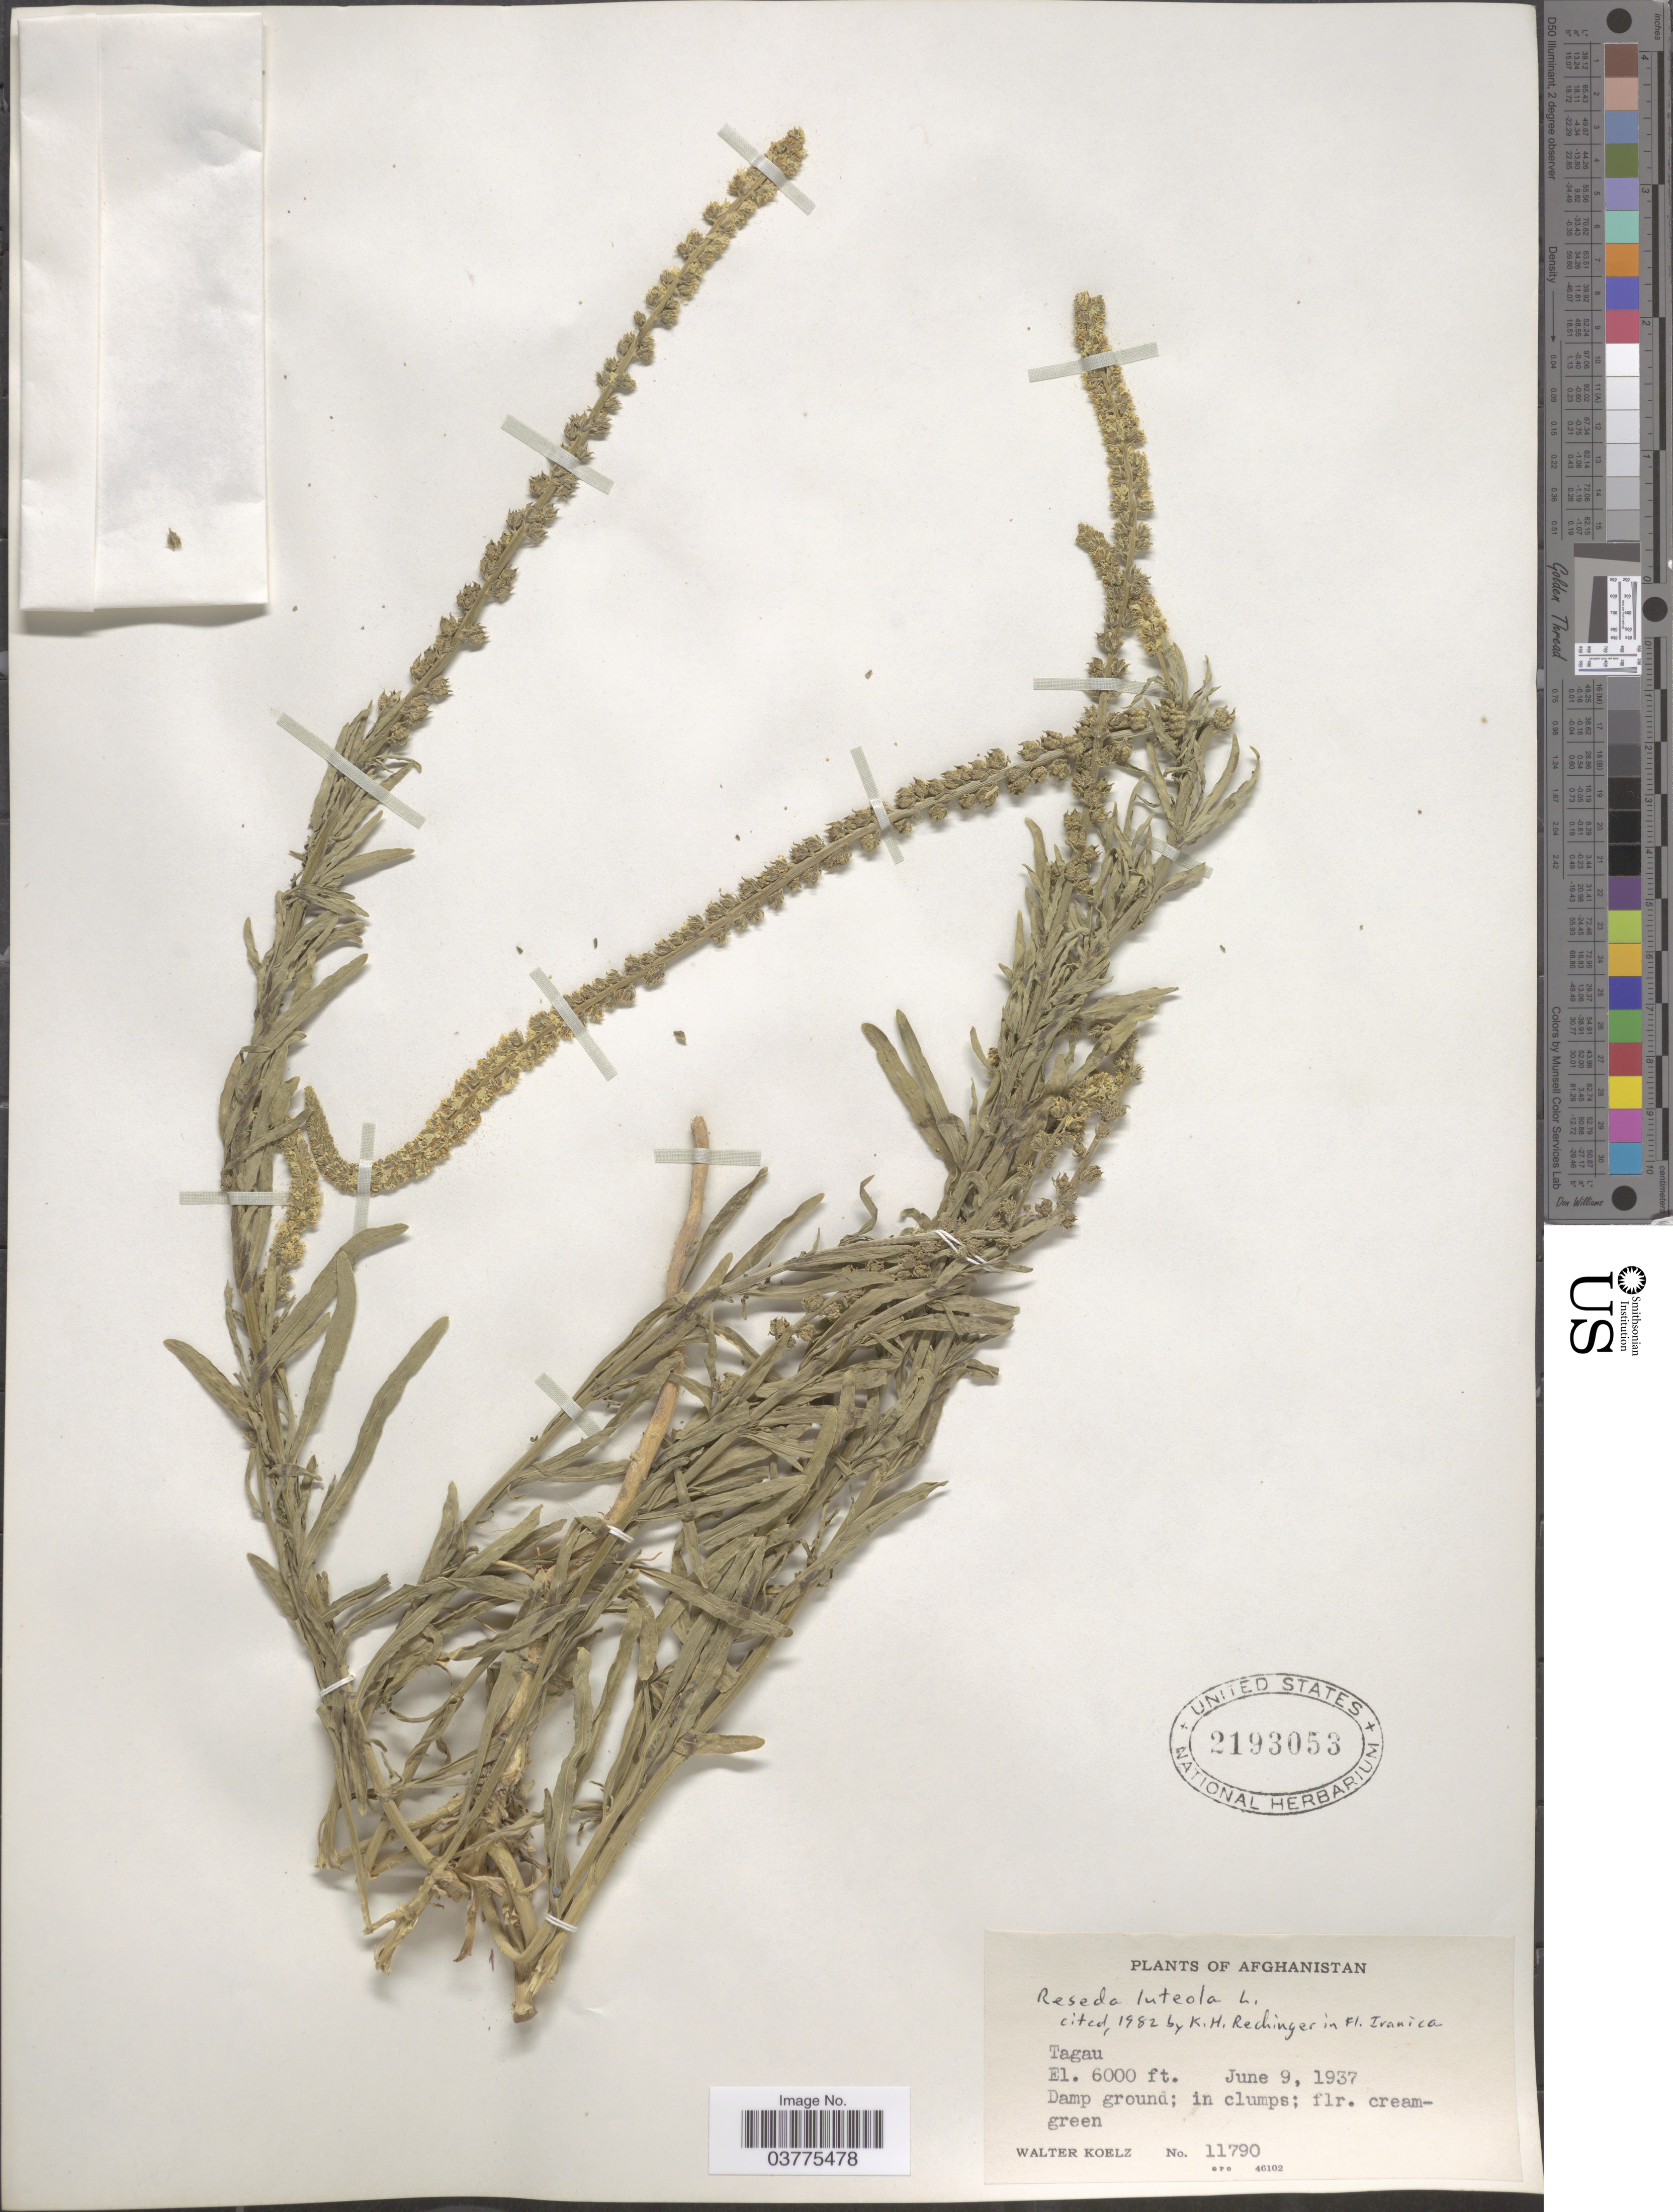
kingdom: Plantae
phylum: Tracheophyta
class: Magnoliopsida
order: Brassicales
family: Resedaceae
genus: Reseda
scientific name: Reseda luteola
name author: L.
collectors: W. N. Koelz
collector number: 11790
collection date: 1937-07-09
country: Afghanistan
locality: Tagau.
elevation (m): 1829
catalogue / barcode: US 2193053